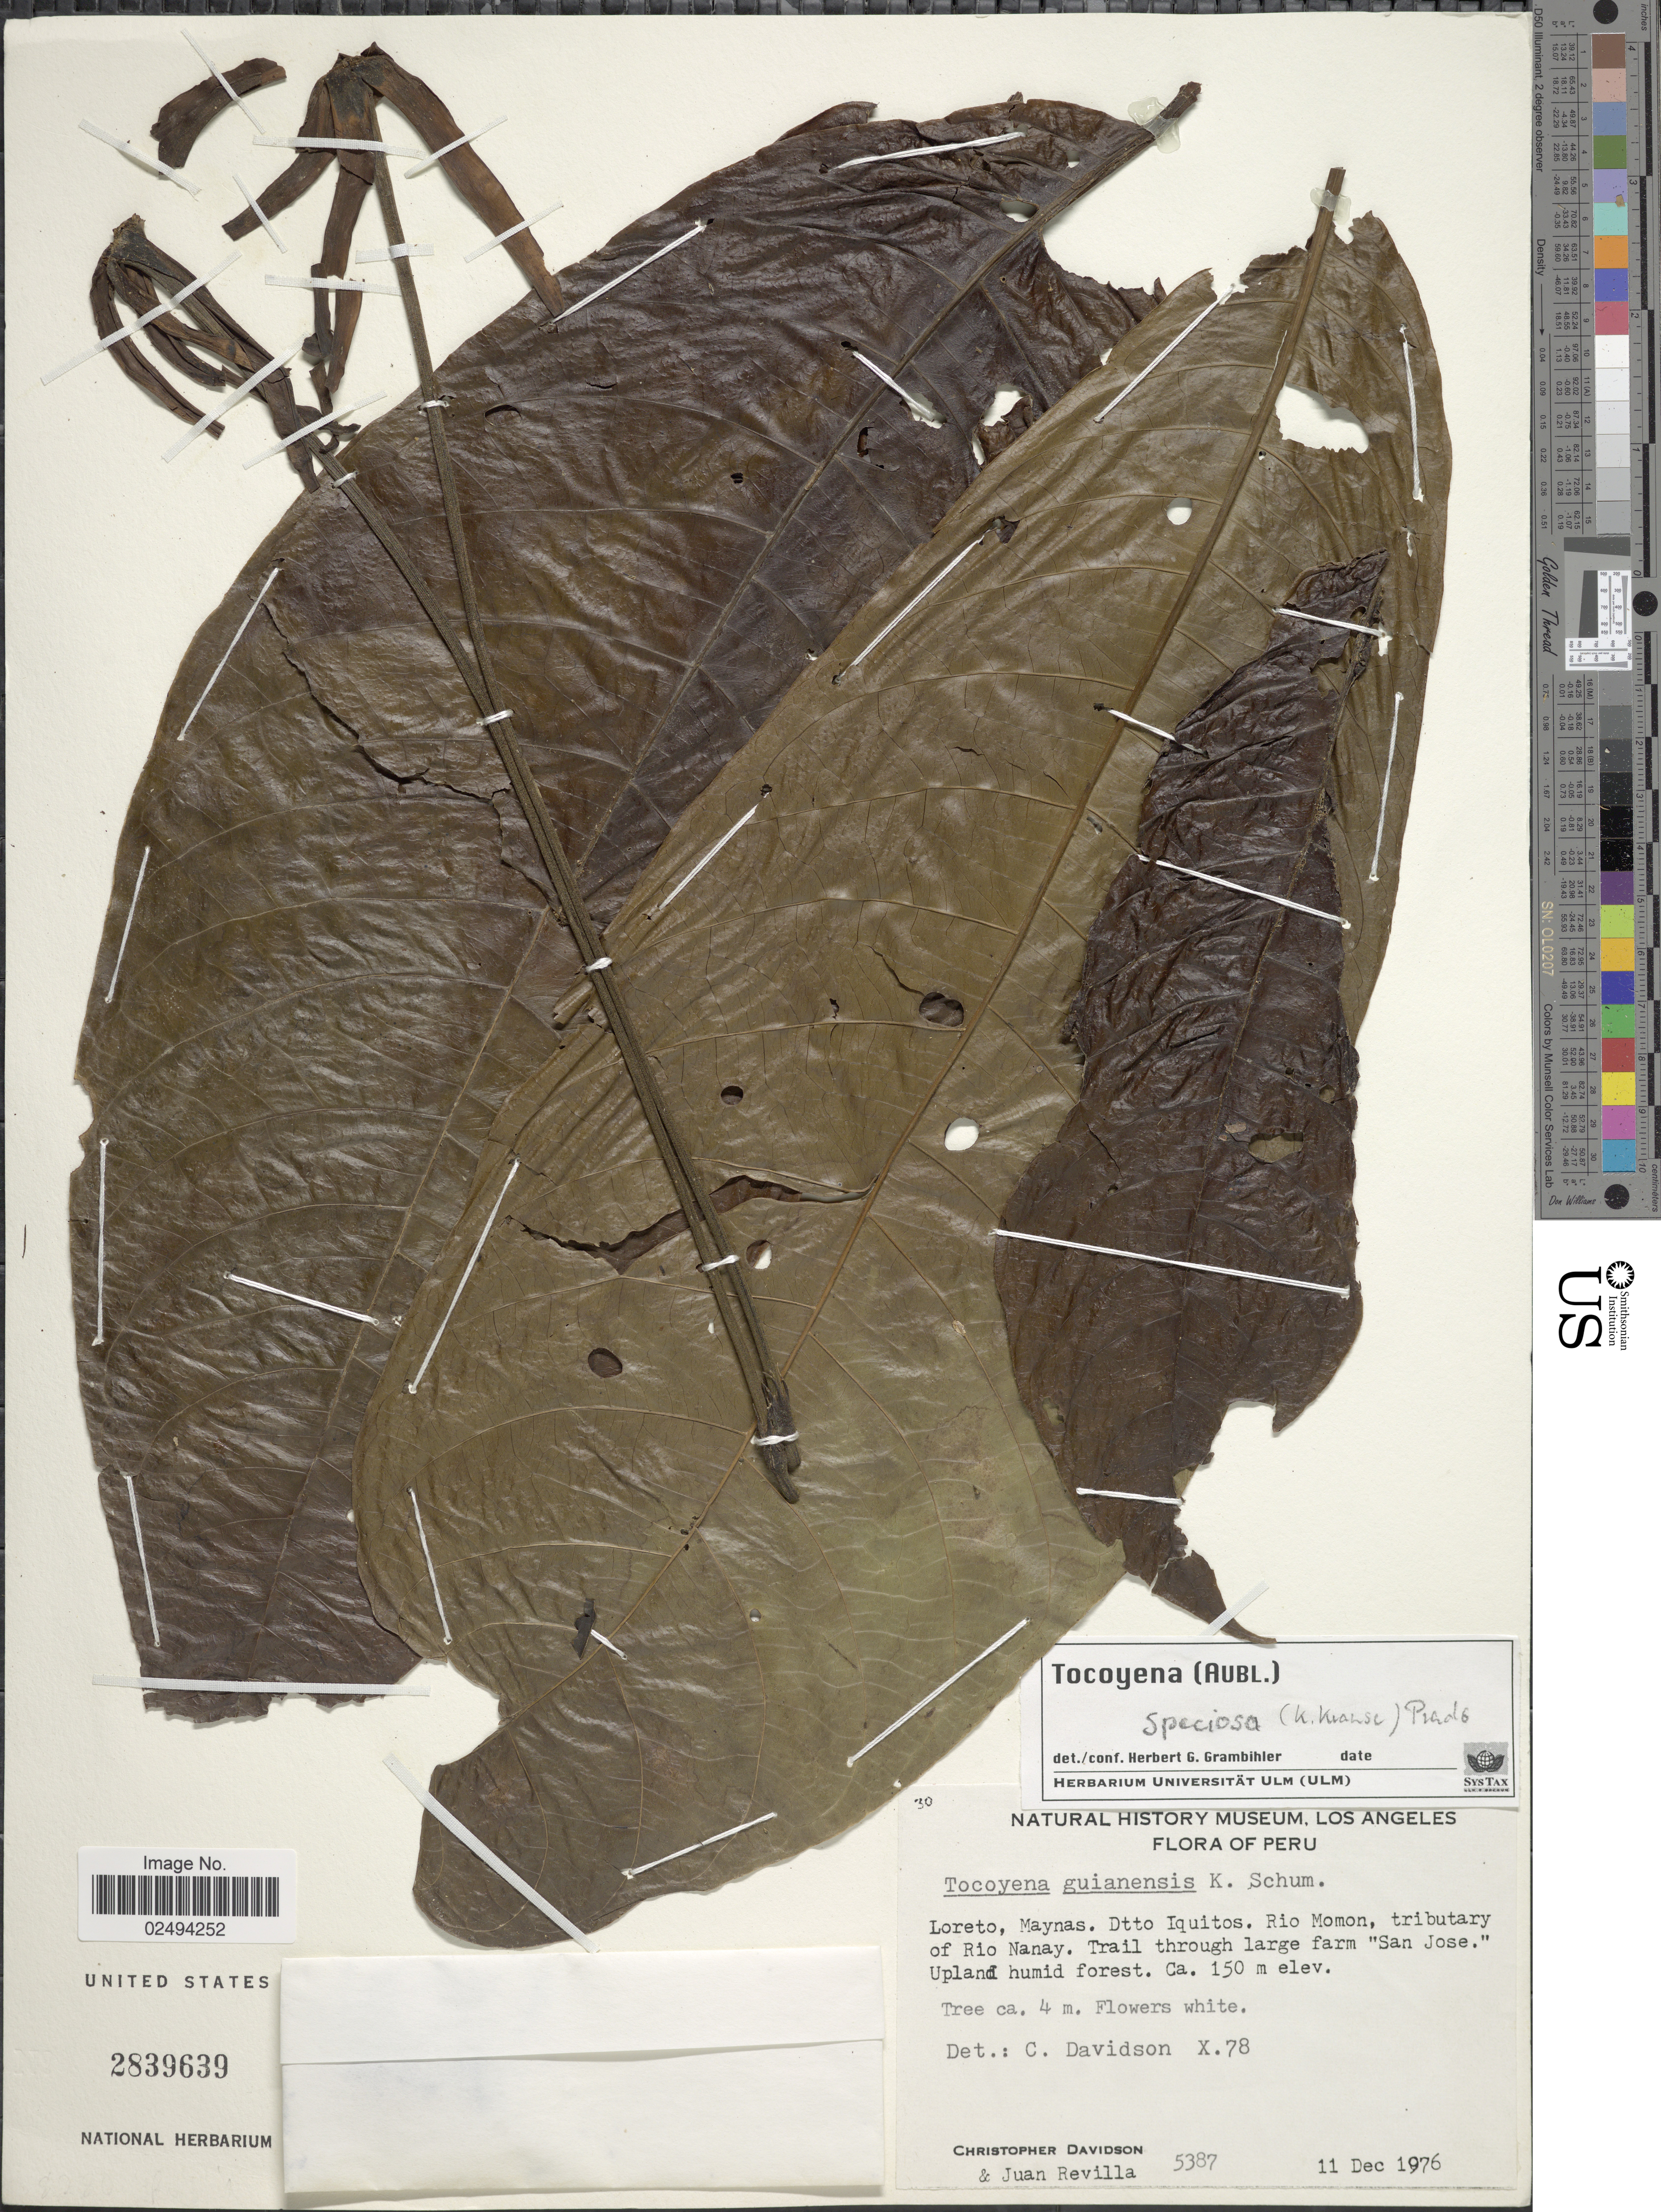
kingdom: Plantae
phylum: Tracheophyta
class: Magnoliopsida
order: Gentianales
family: Rubiaceae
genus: Tocoyena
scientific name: Tocoyena speciosa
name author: (Krause) A.L. Prado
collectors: C. Davidson & J. Revilla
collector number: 5387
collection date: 1976-12-11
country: Peru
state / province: Loreto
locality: Maynas Dtto Iquitos, Rio Momon, tributary of Rio Nanay. Trail through large farm 'San Jose' Upland humid forest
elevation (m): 150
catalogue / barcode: US 2839639